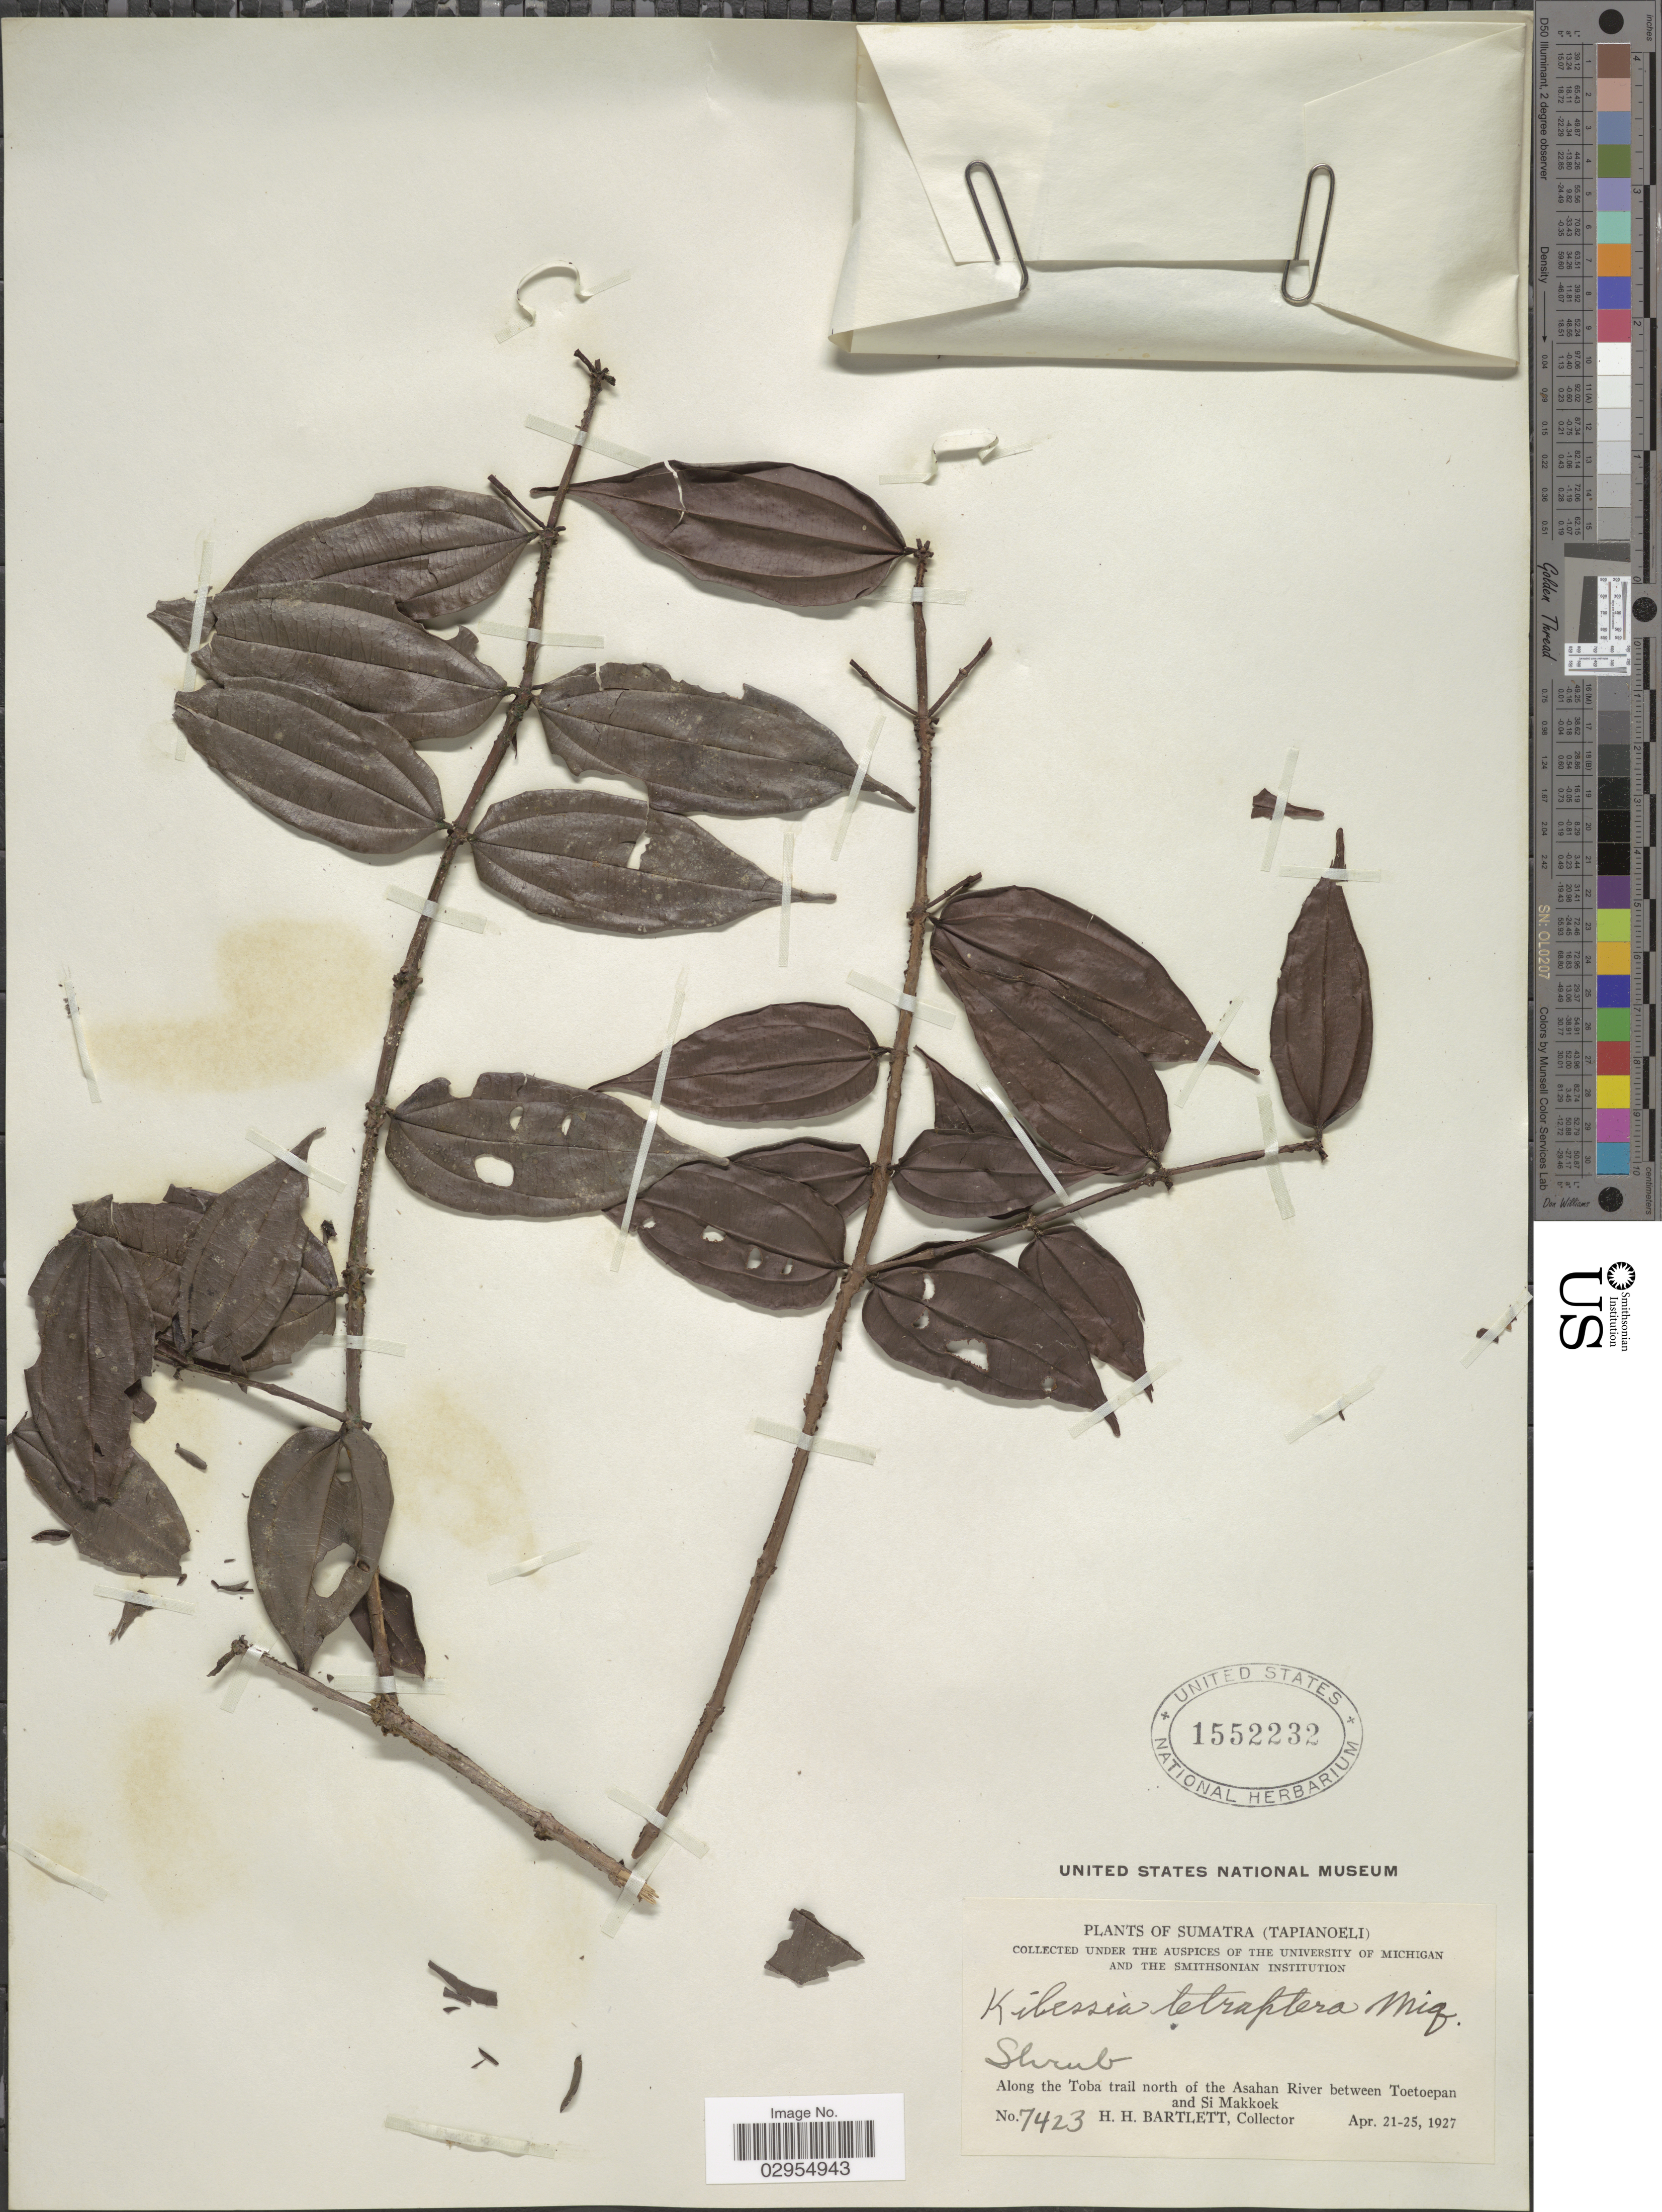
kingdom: Plantae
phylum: Tracheophyta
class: Magnoliopsida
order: Myrtales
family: Melastomataceae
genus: Pternandra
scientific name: Pternandra azurea var. cordata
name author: (Korth.) J.F. Maxwell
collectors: H. H. Bartlett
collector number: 7423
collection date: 1927-04-21/1927-04-25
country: Indonesia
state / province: Sumatra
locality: (Tapianoeli). Along the Toba trail north of the Asahan River between Toetoepan and Si Makkoek.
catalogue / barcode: US 1552232